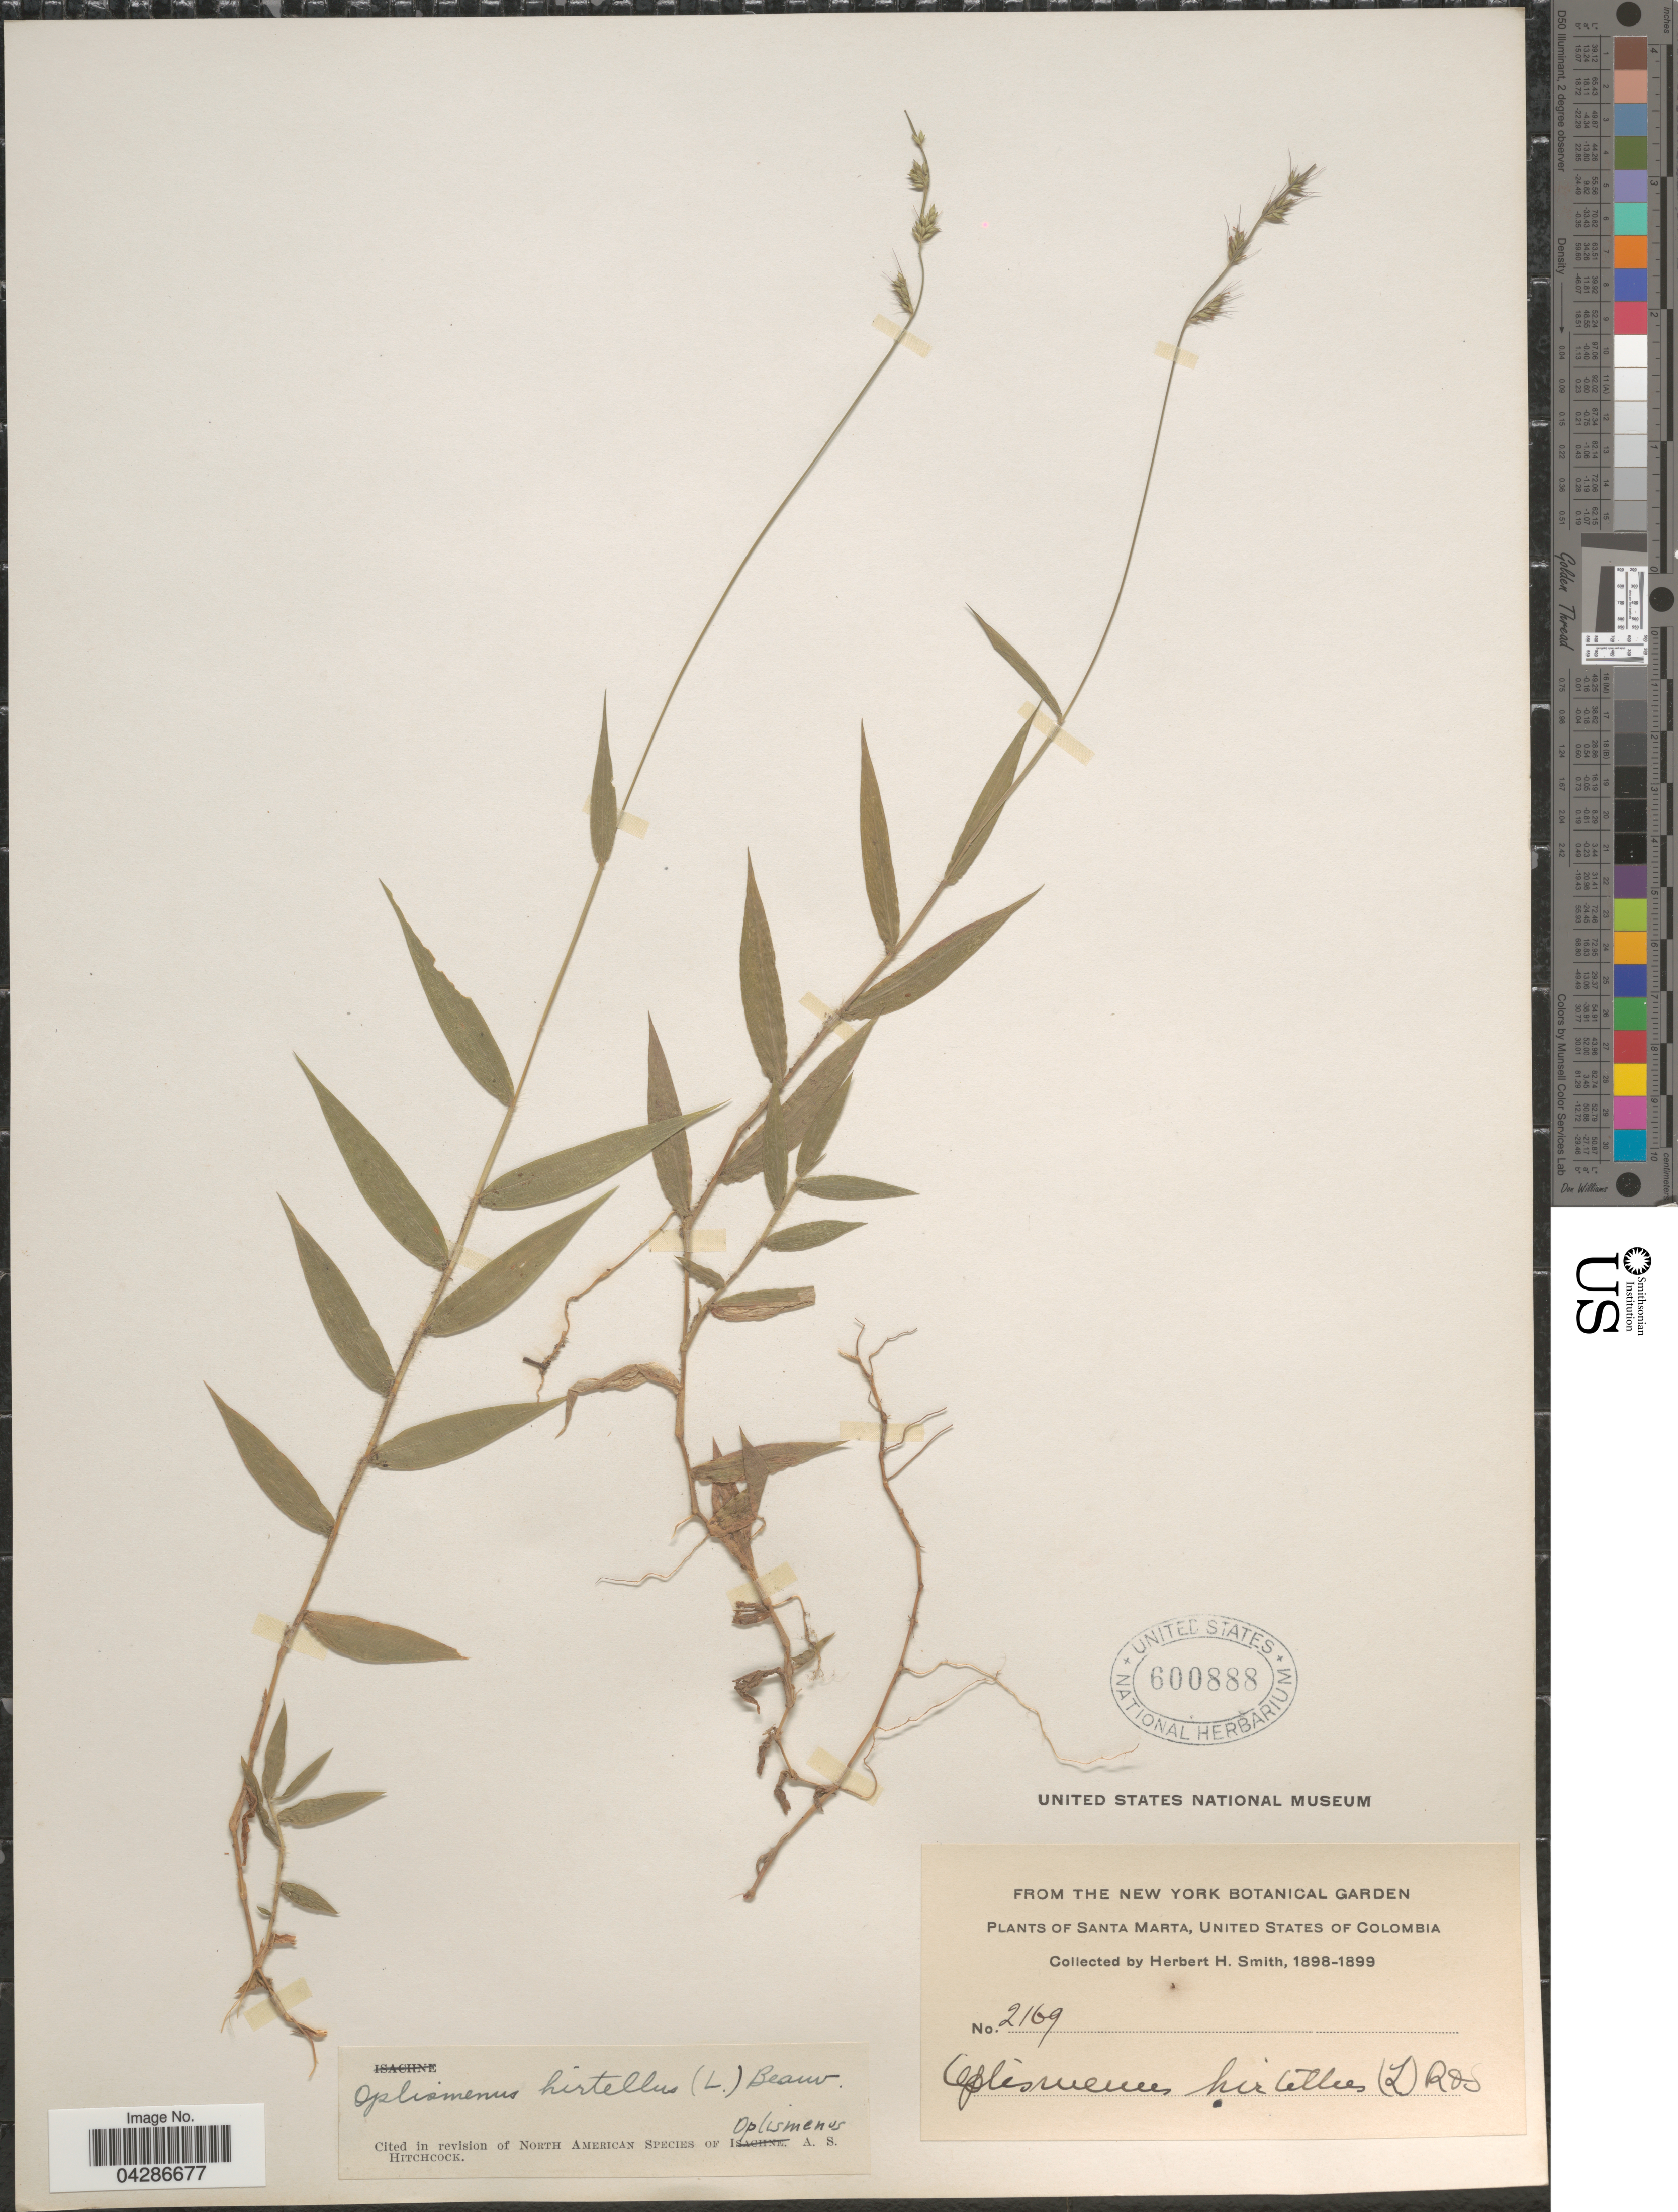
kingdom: Plantae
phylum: Tracheophyta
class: Liliopsida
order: Poales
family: Poaceae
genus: Oplismenus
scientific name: Oplismenus hirtellus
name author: (L.) P. Beauv.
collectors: Herbert H. Smith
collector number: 2169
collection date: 1898/1899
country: Colombia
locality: Santa Marta, United States of Colombia.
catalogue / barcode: US 600888